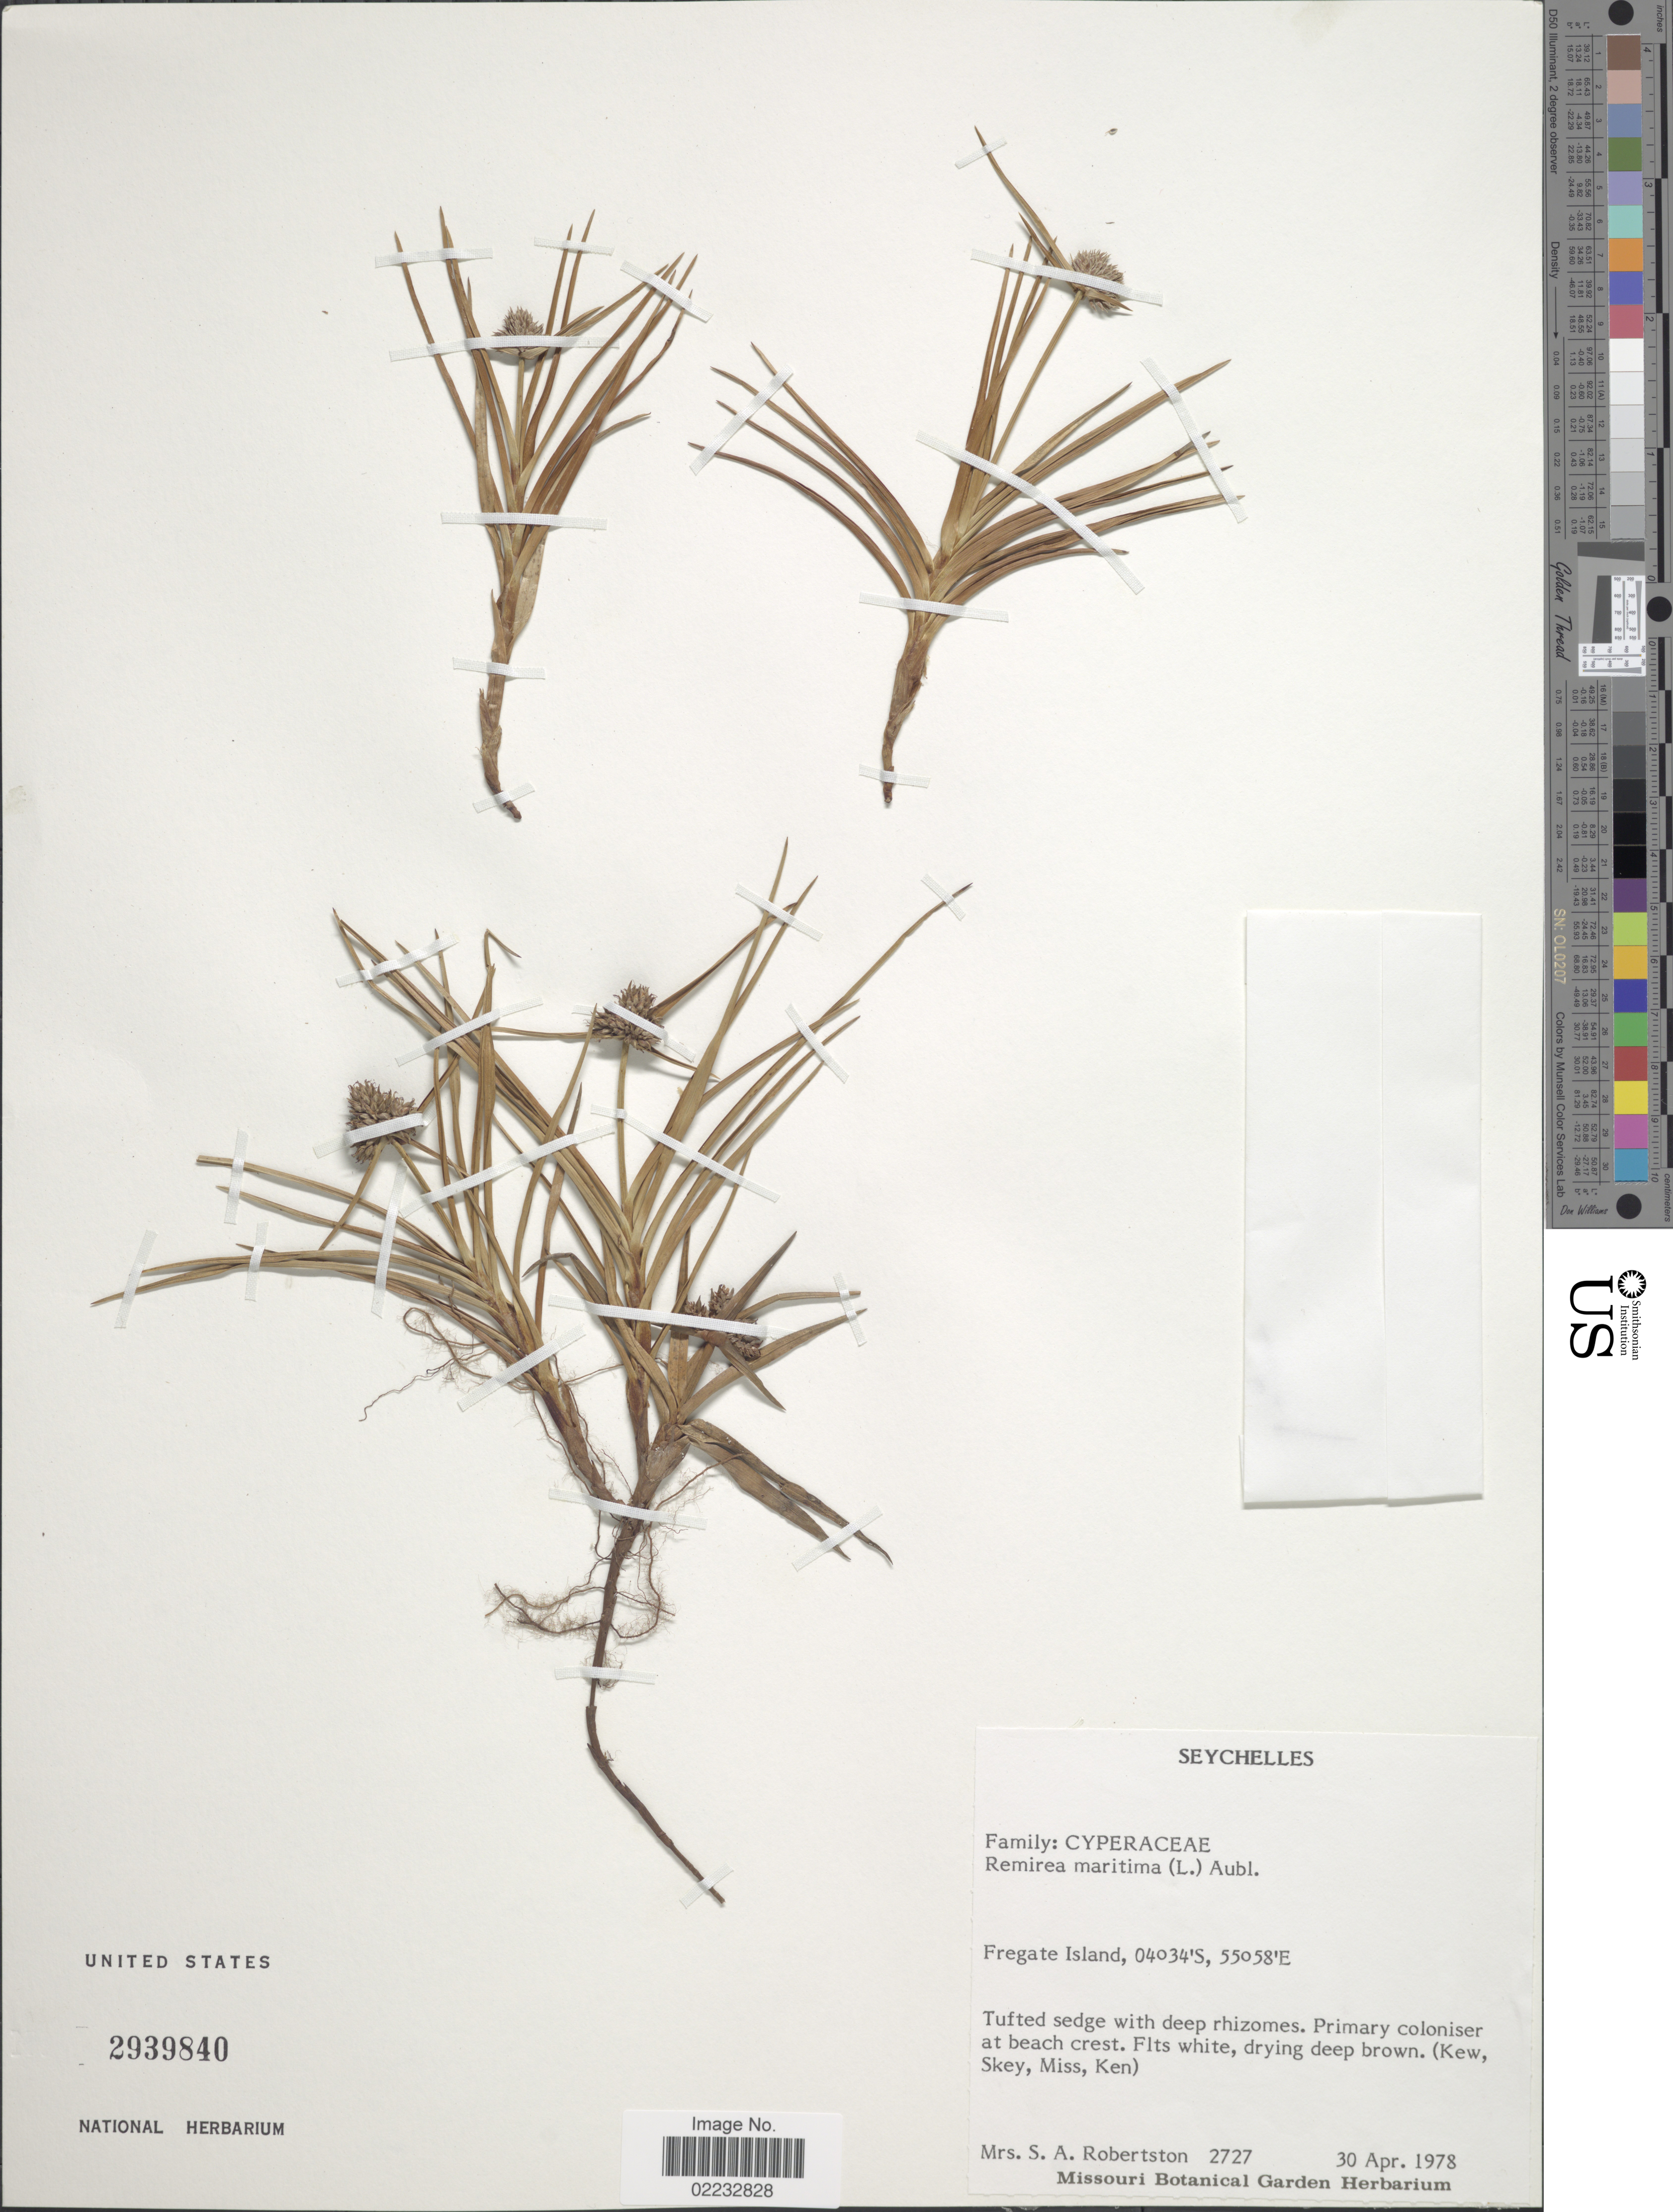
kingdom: Plantae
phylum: Tracheophyta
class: Liliopsida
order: Poales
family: Cyperaceae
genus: Cyperus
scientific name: Cyperus pedunculatus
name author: (R. Br.) J. Kern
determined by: Strong, M. T., (US), Smithsonian Institution - National Museum of Natural History (UNITED STATES)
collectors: S. Robertson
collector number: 2727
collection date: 1978-04-30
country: Seychelles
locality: Fregate Island, primary coloniser at beach crest.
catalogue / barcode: US 2939840